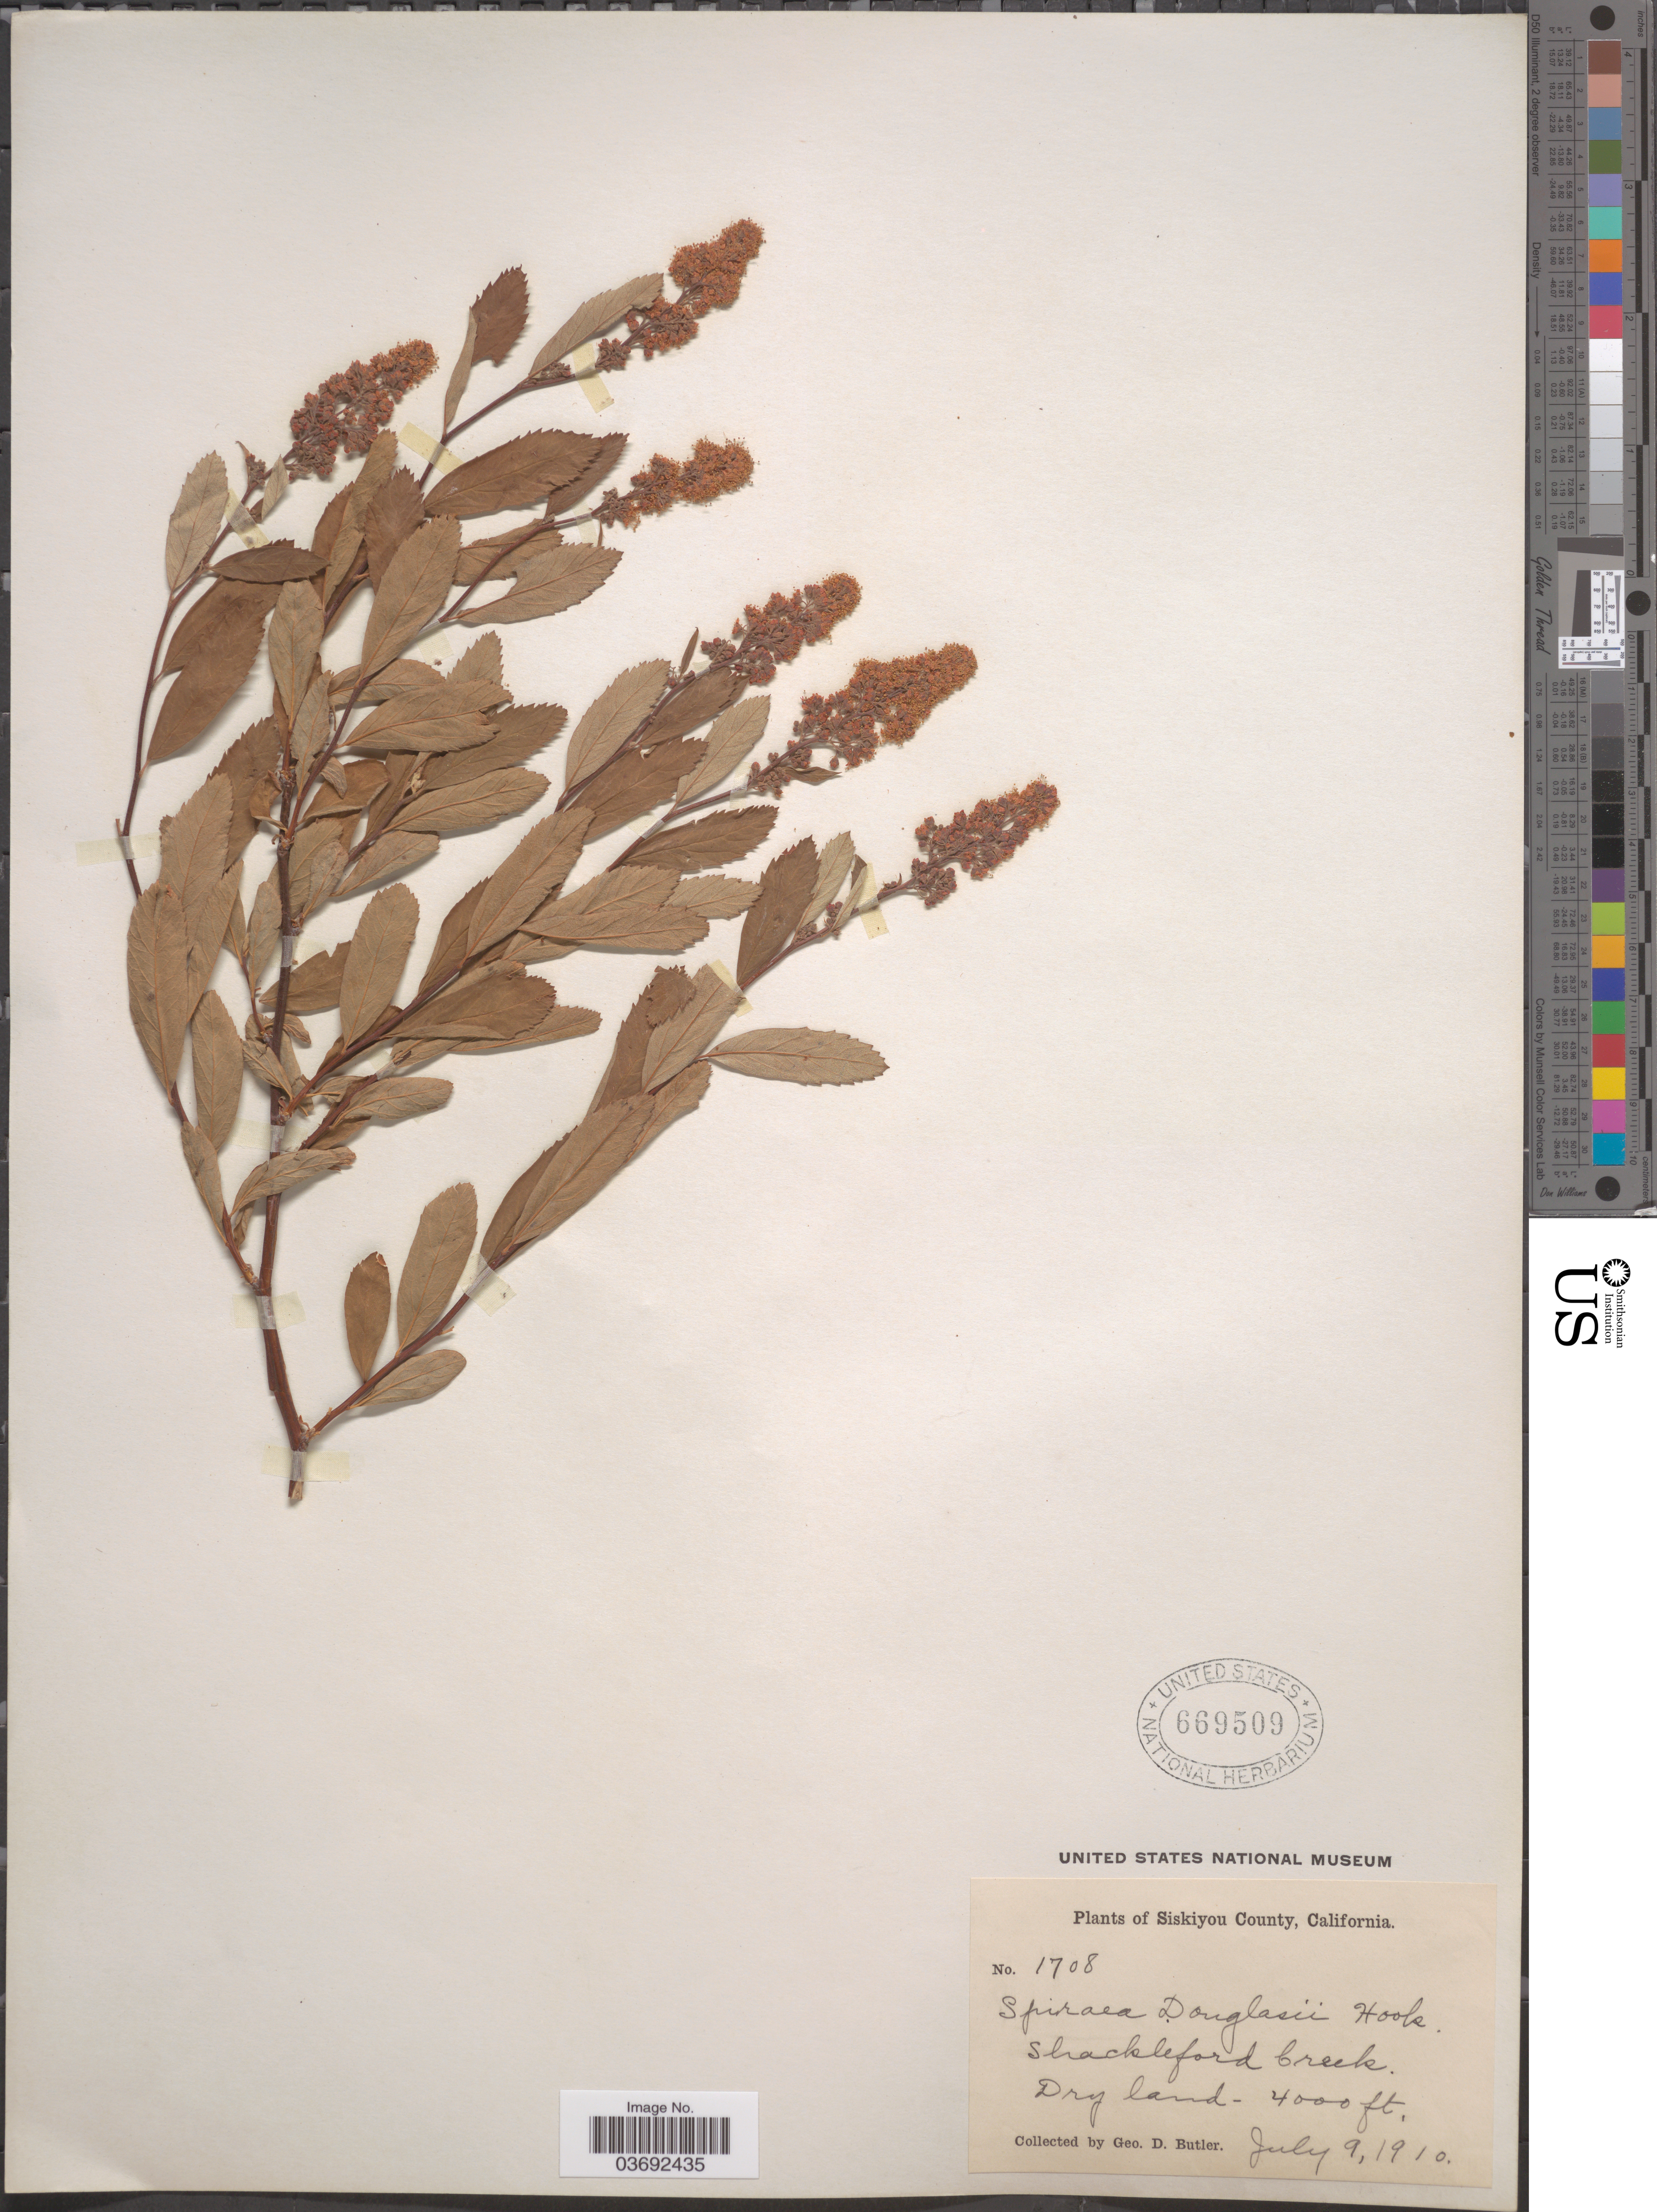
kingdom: Plantae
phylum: Tracheophyta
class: Magnoliopsida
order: Rosales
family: Rosaceae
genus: Spiraea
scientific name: Spiraea douglasii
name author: Hook.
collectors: G. D. Butler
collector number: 1708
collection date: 1910-07-09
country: United States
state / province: California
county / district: Siskiyou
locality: Siskiyou County. Shackleford Creek.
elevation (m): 1219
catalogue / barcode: US 669509